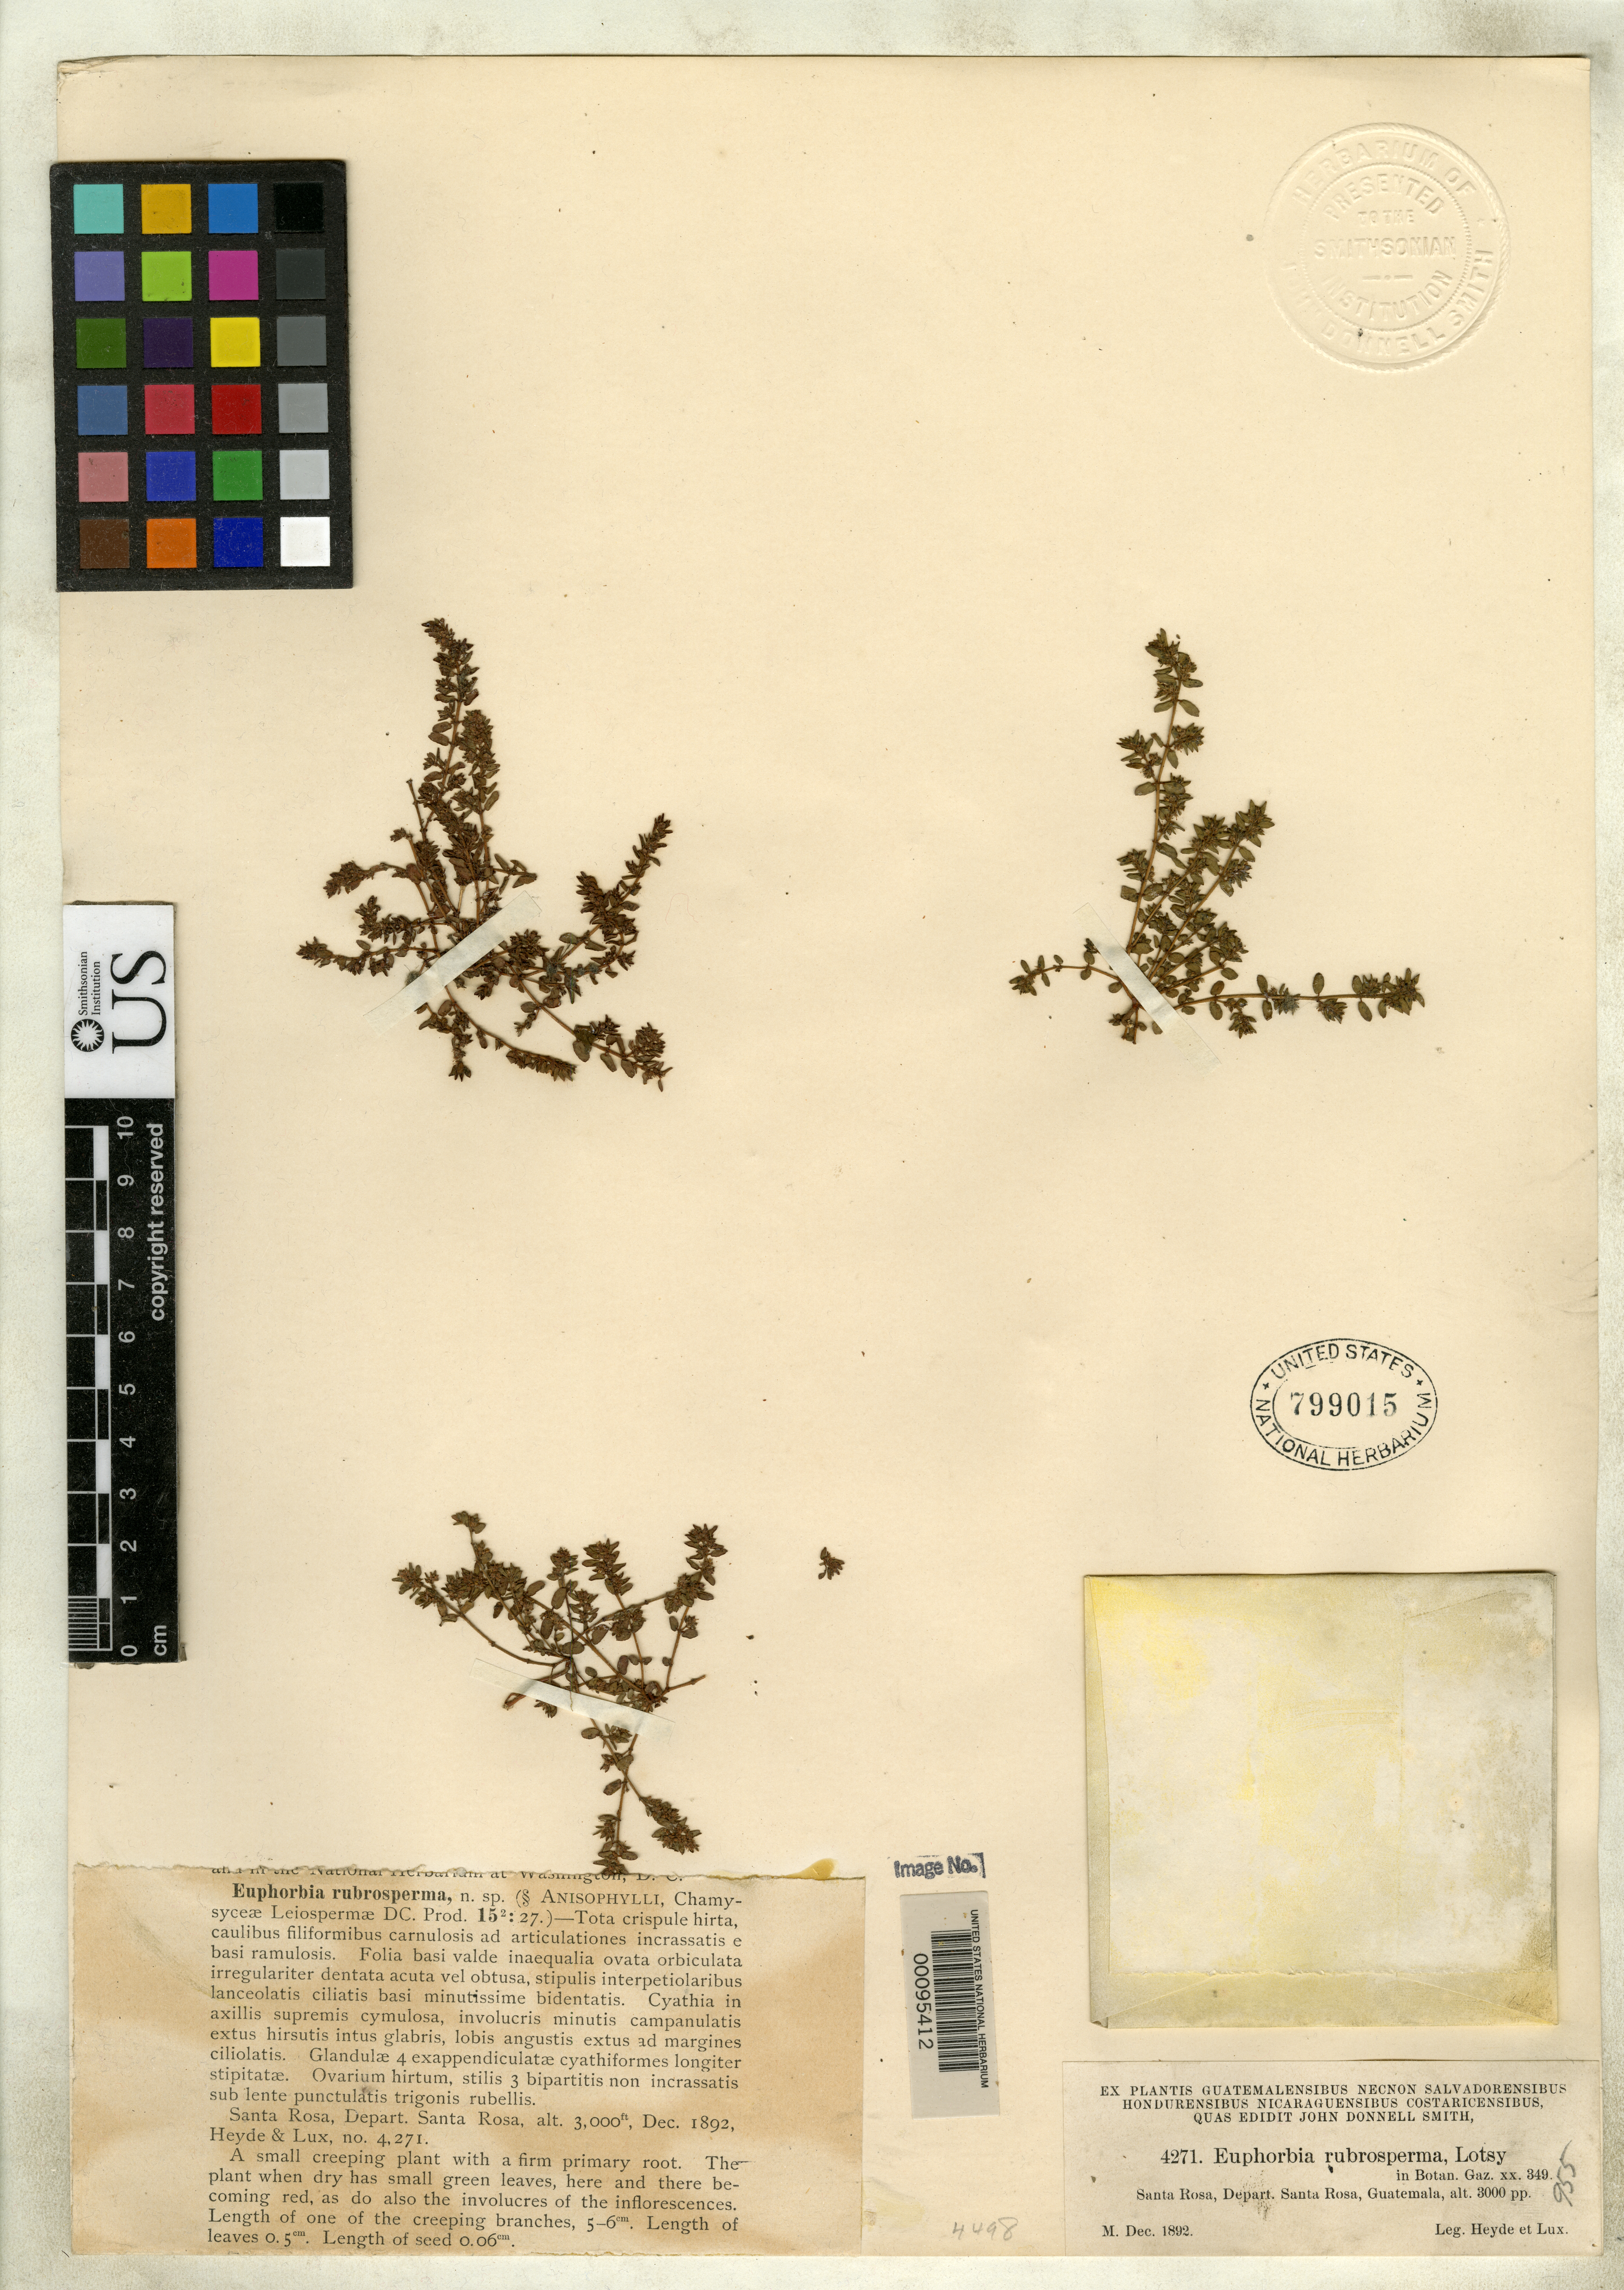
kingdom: Plantae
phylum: Tracheophyta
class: Magnoliopsida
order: Malpighiales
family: Euphorbiaceae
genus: Euphorbia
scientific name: Euphorbia rubrosperma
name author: Lotsy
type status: Type Collection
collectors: E. T. Heyde & E. Lux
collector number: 4271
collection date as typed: Dec 1892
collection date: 1892-12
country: Guatemala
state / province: Santa Rosa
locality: Santa Rosa.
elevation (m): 914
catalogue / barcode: US 799015